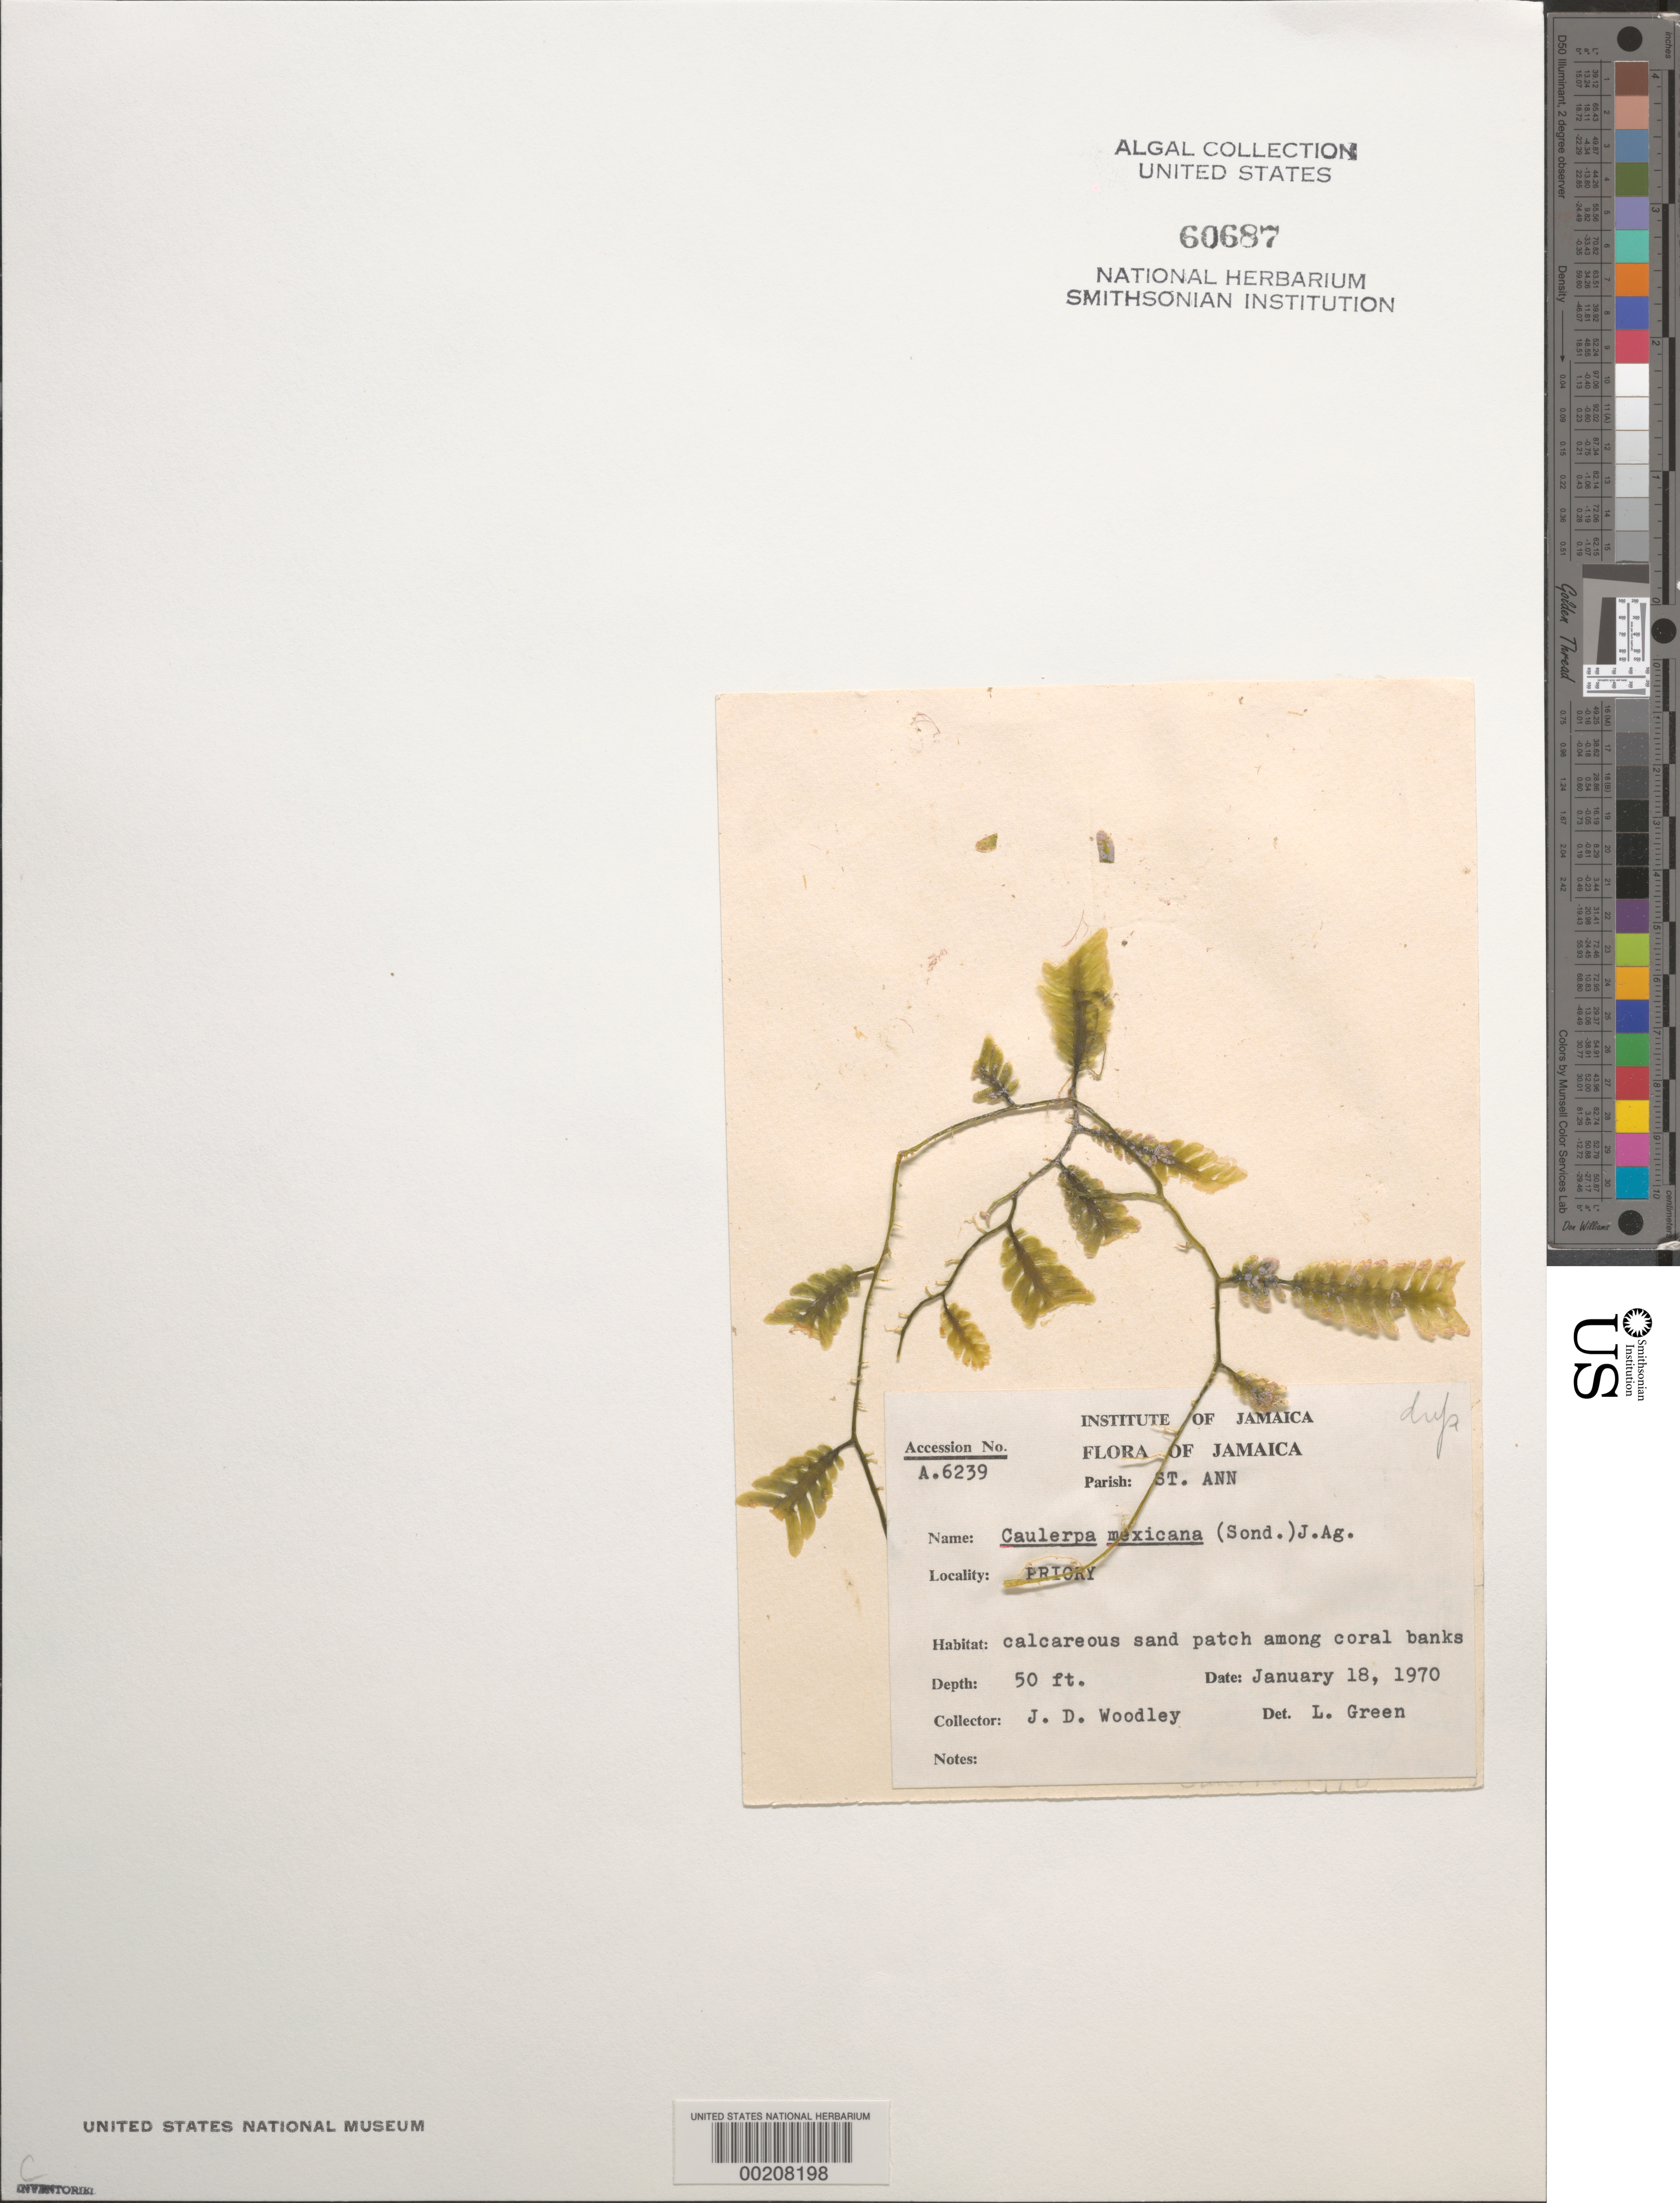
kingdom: Plantae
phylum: Chlorophyta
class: Ulvophyceae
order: Bryopsidales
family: Caulerpaceae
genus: Caulerpa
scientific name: Caulerpa mexicana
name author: Sond. ex Kütz.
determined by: Green, L.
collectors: J. Woodley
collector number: A.6239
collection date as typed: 18 Jan 1970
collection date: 1970-01-18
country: Jamaica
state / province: Saint Ann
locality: Priory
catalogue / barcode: US 60687